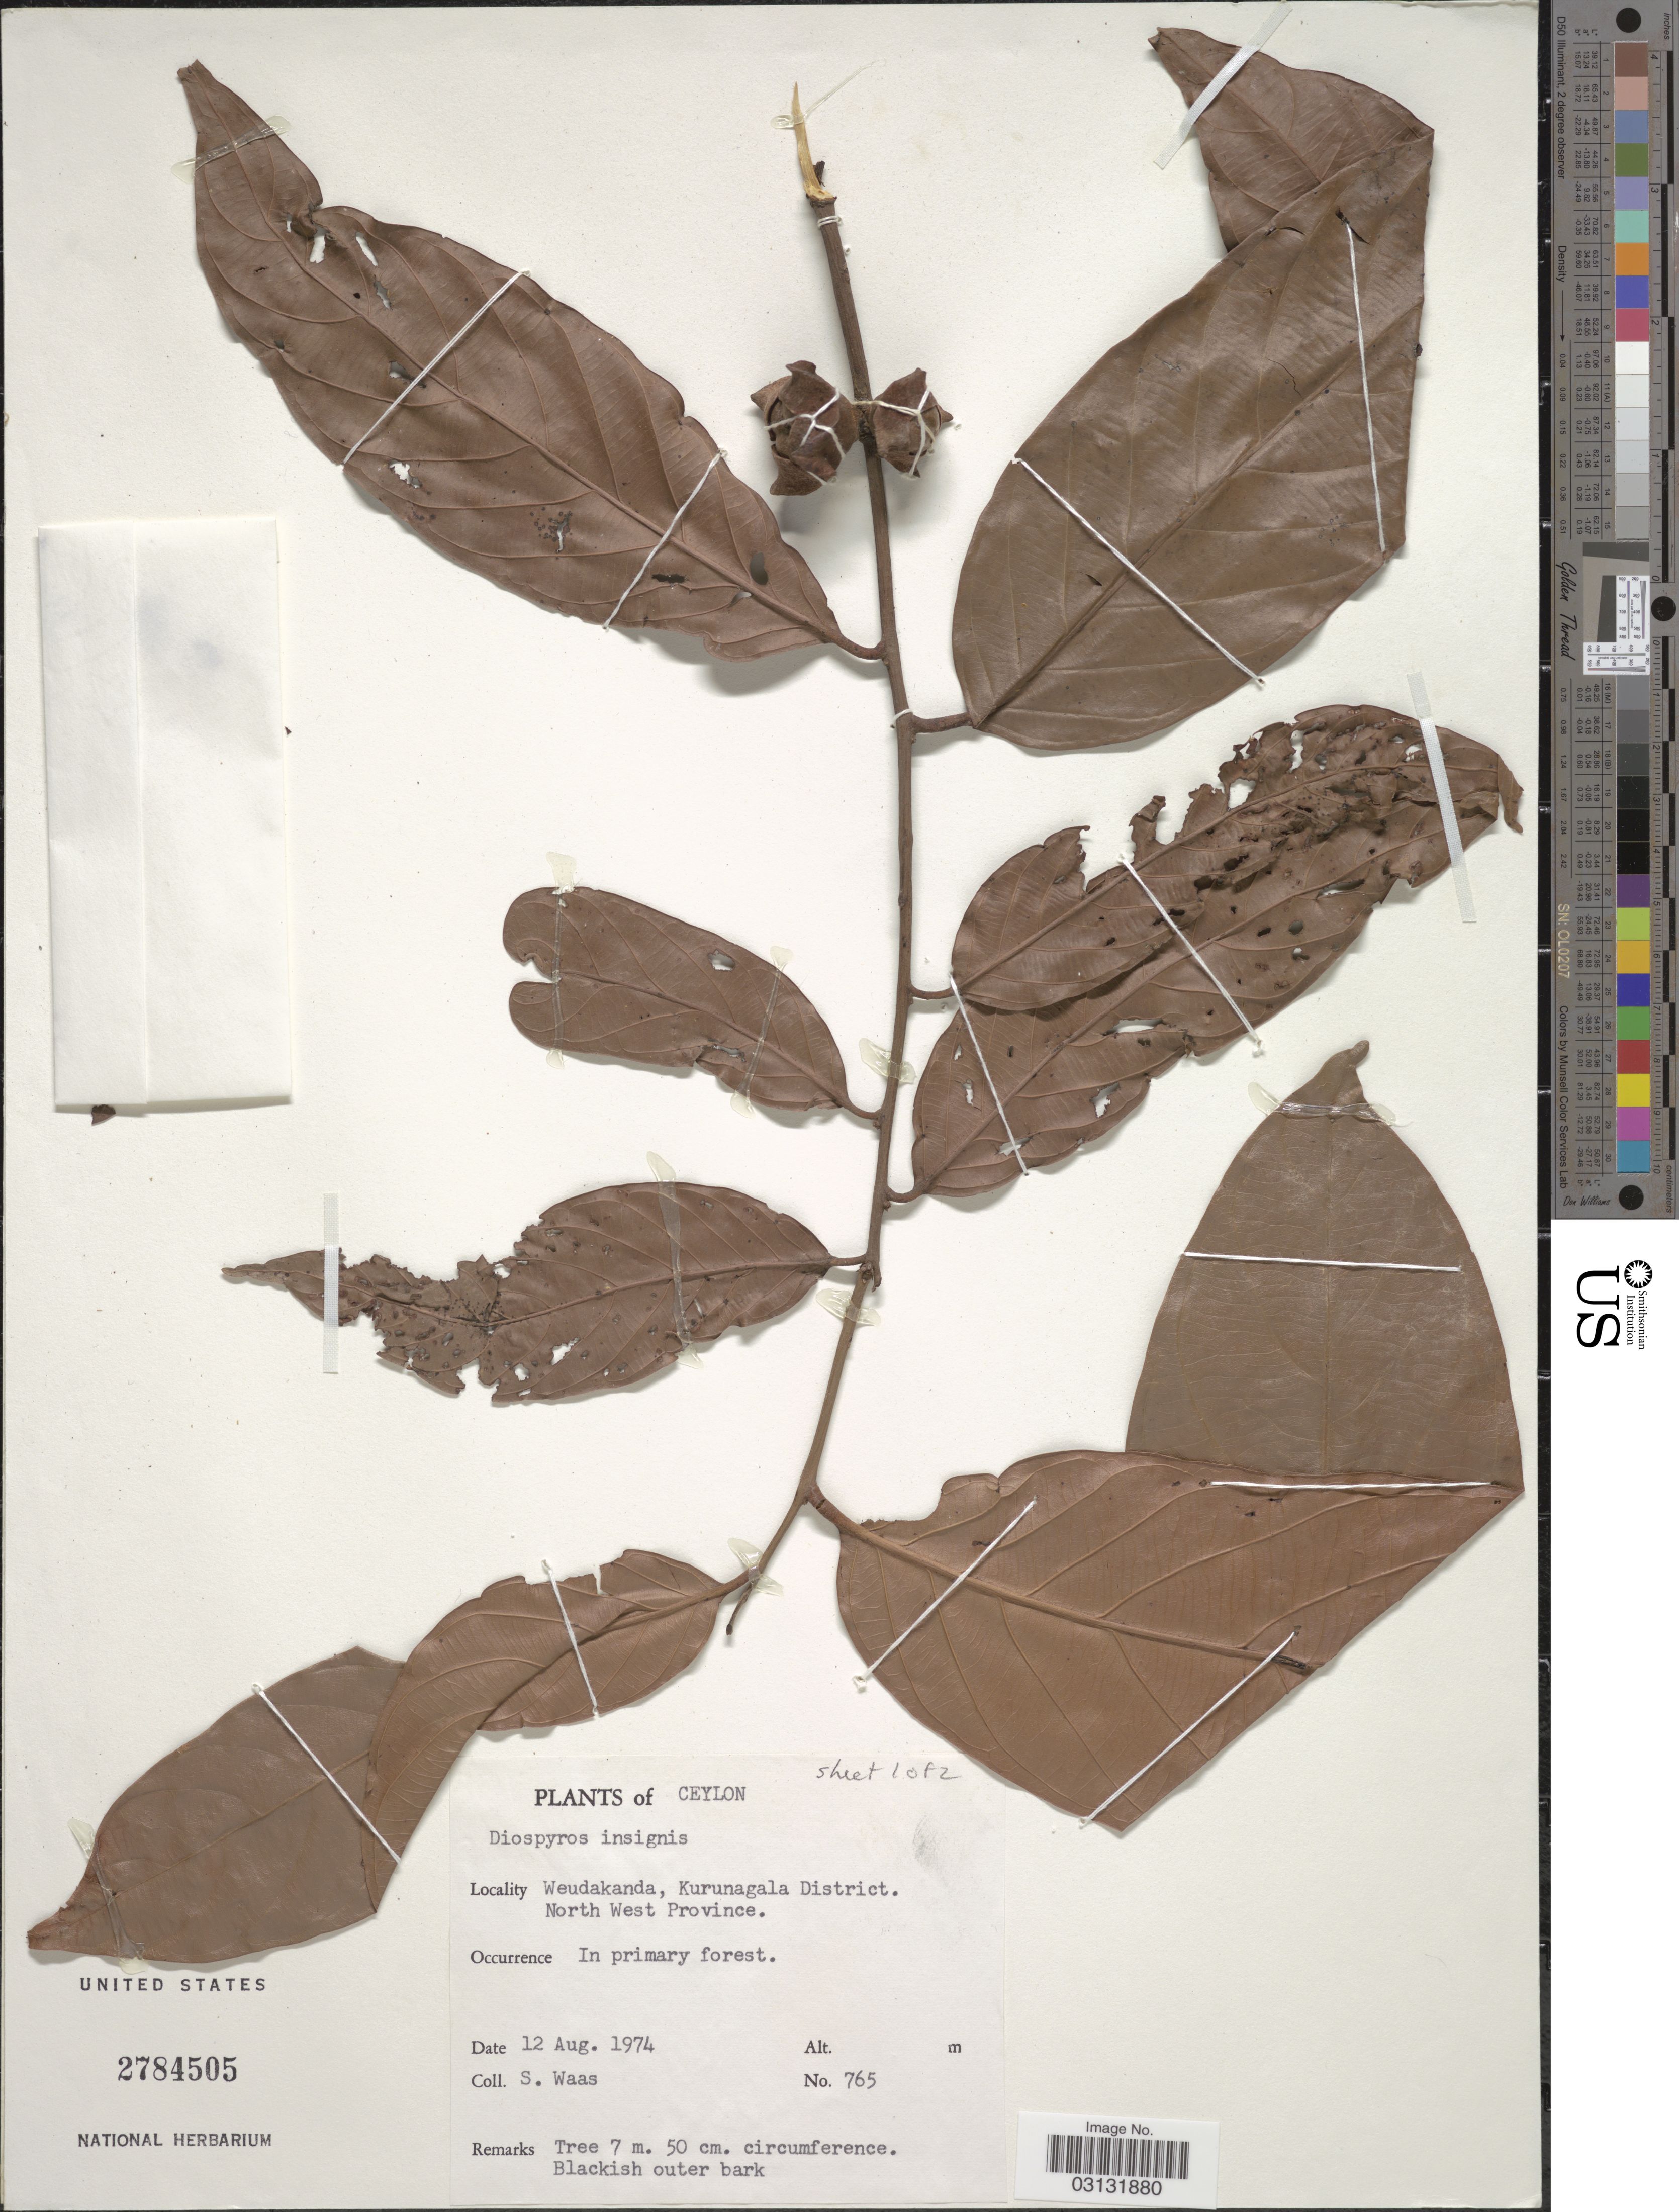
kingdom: Plantae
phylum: Tracheophyta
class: Magnoliopsida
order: Ericales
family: Ebenaceae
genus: Diospyros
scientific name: Diospyros insignis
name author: Thwaites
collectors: S. Waas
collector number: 765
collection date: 1974-08-12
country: Sri Lanka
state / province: North Western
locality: Ceylon. Weudakanda, Kurunagala District. North West Province.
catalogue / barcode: US 2784505